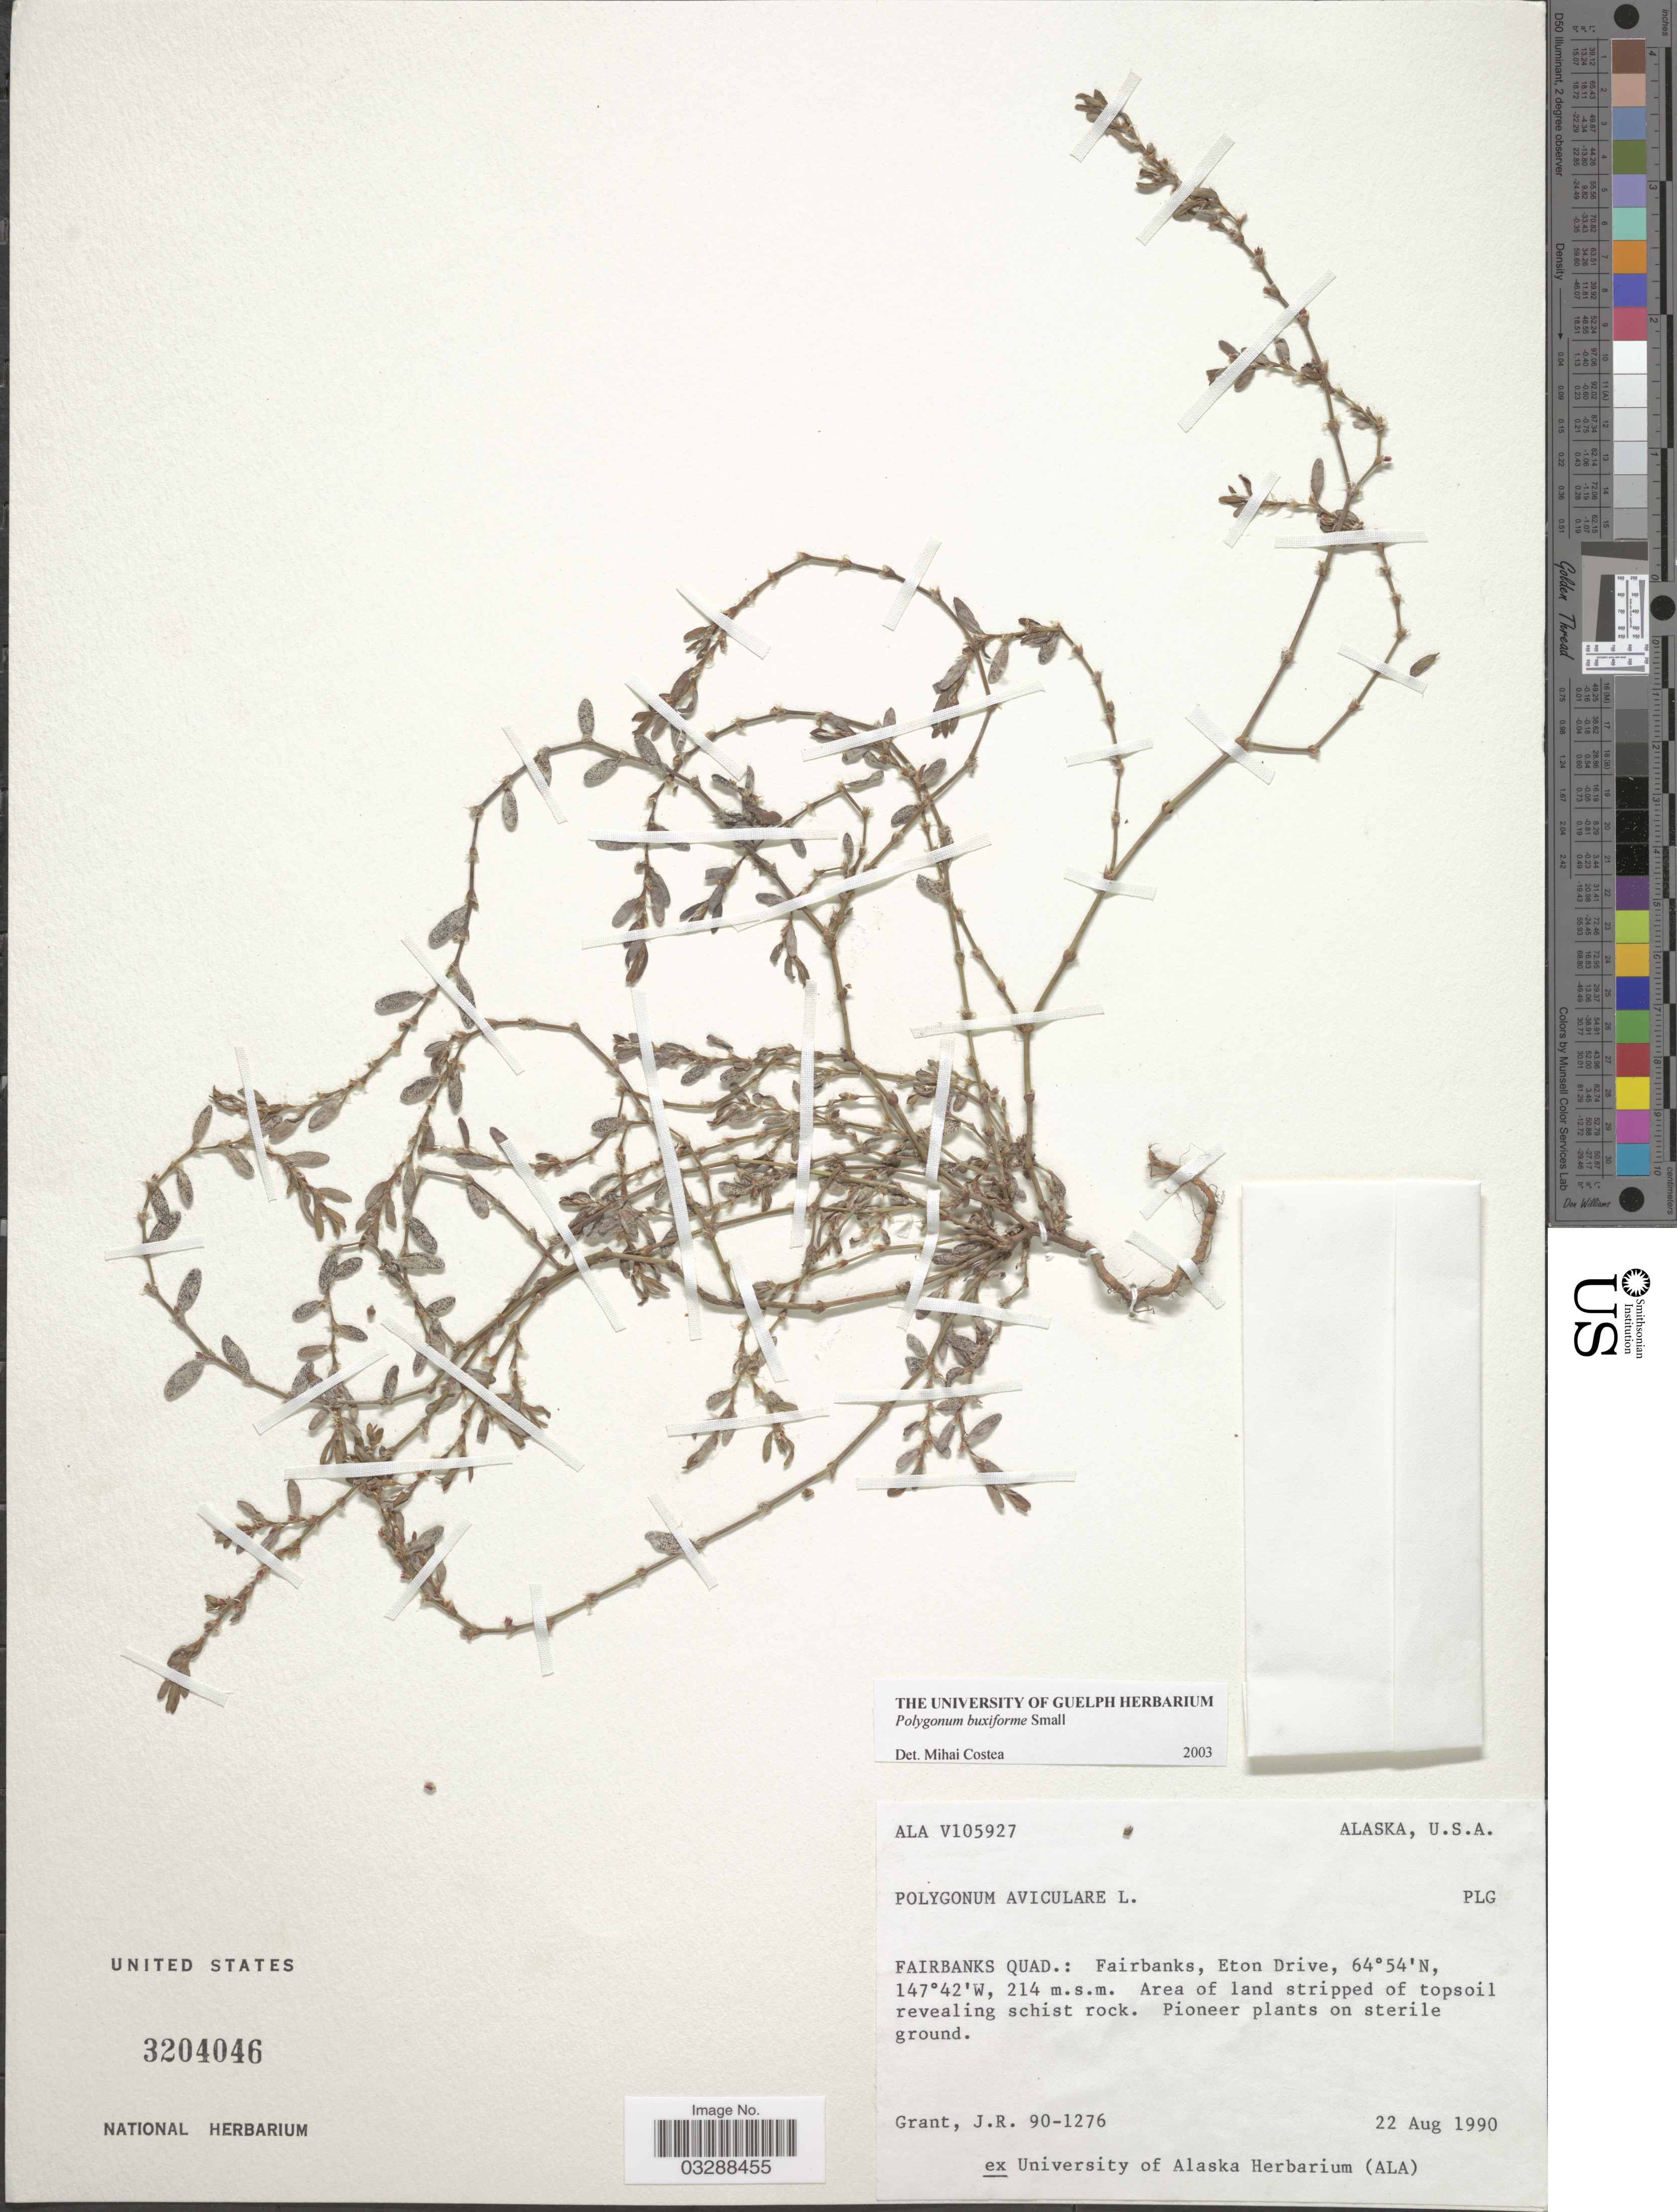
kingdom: Plantae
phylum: Tracheophyta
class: Magnoliopsida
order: Caryophyllales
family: Polygonaceae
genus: Polygonum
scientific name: Polygonum buxiforme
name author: Small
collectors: J. Grant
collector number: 90-1276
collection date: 1990-08-22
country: United States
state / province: Alaska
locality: Fairbanks Quad: Fairbanks, Eton Drive.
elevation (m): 214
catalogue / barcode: US 3204046